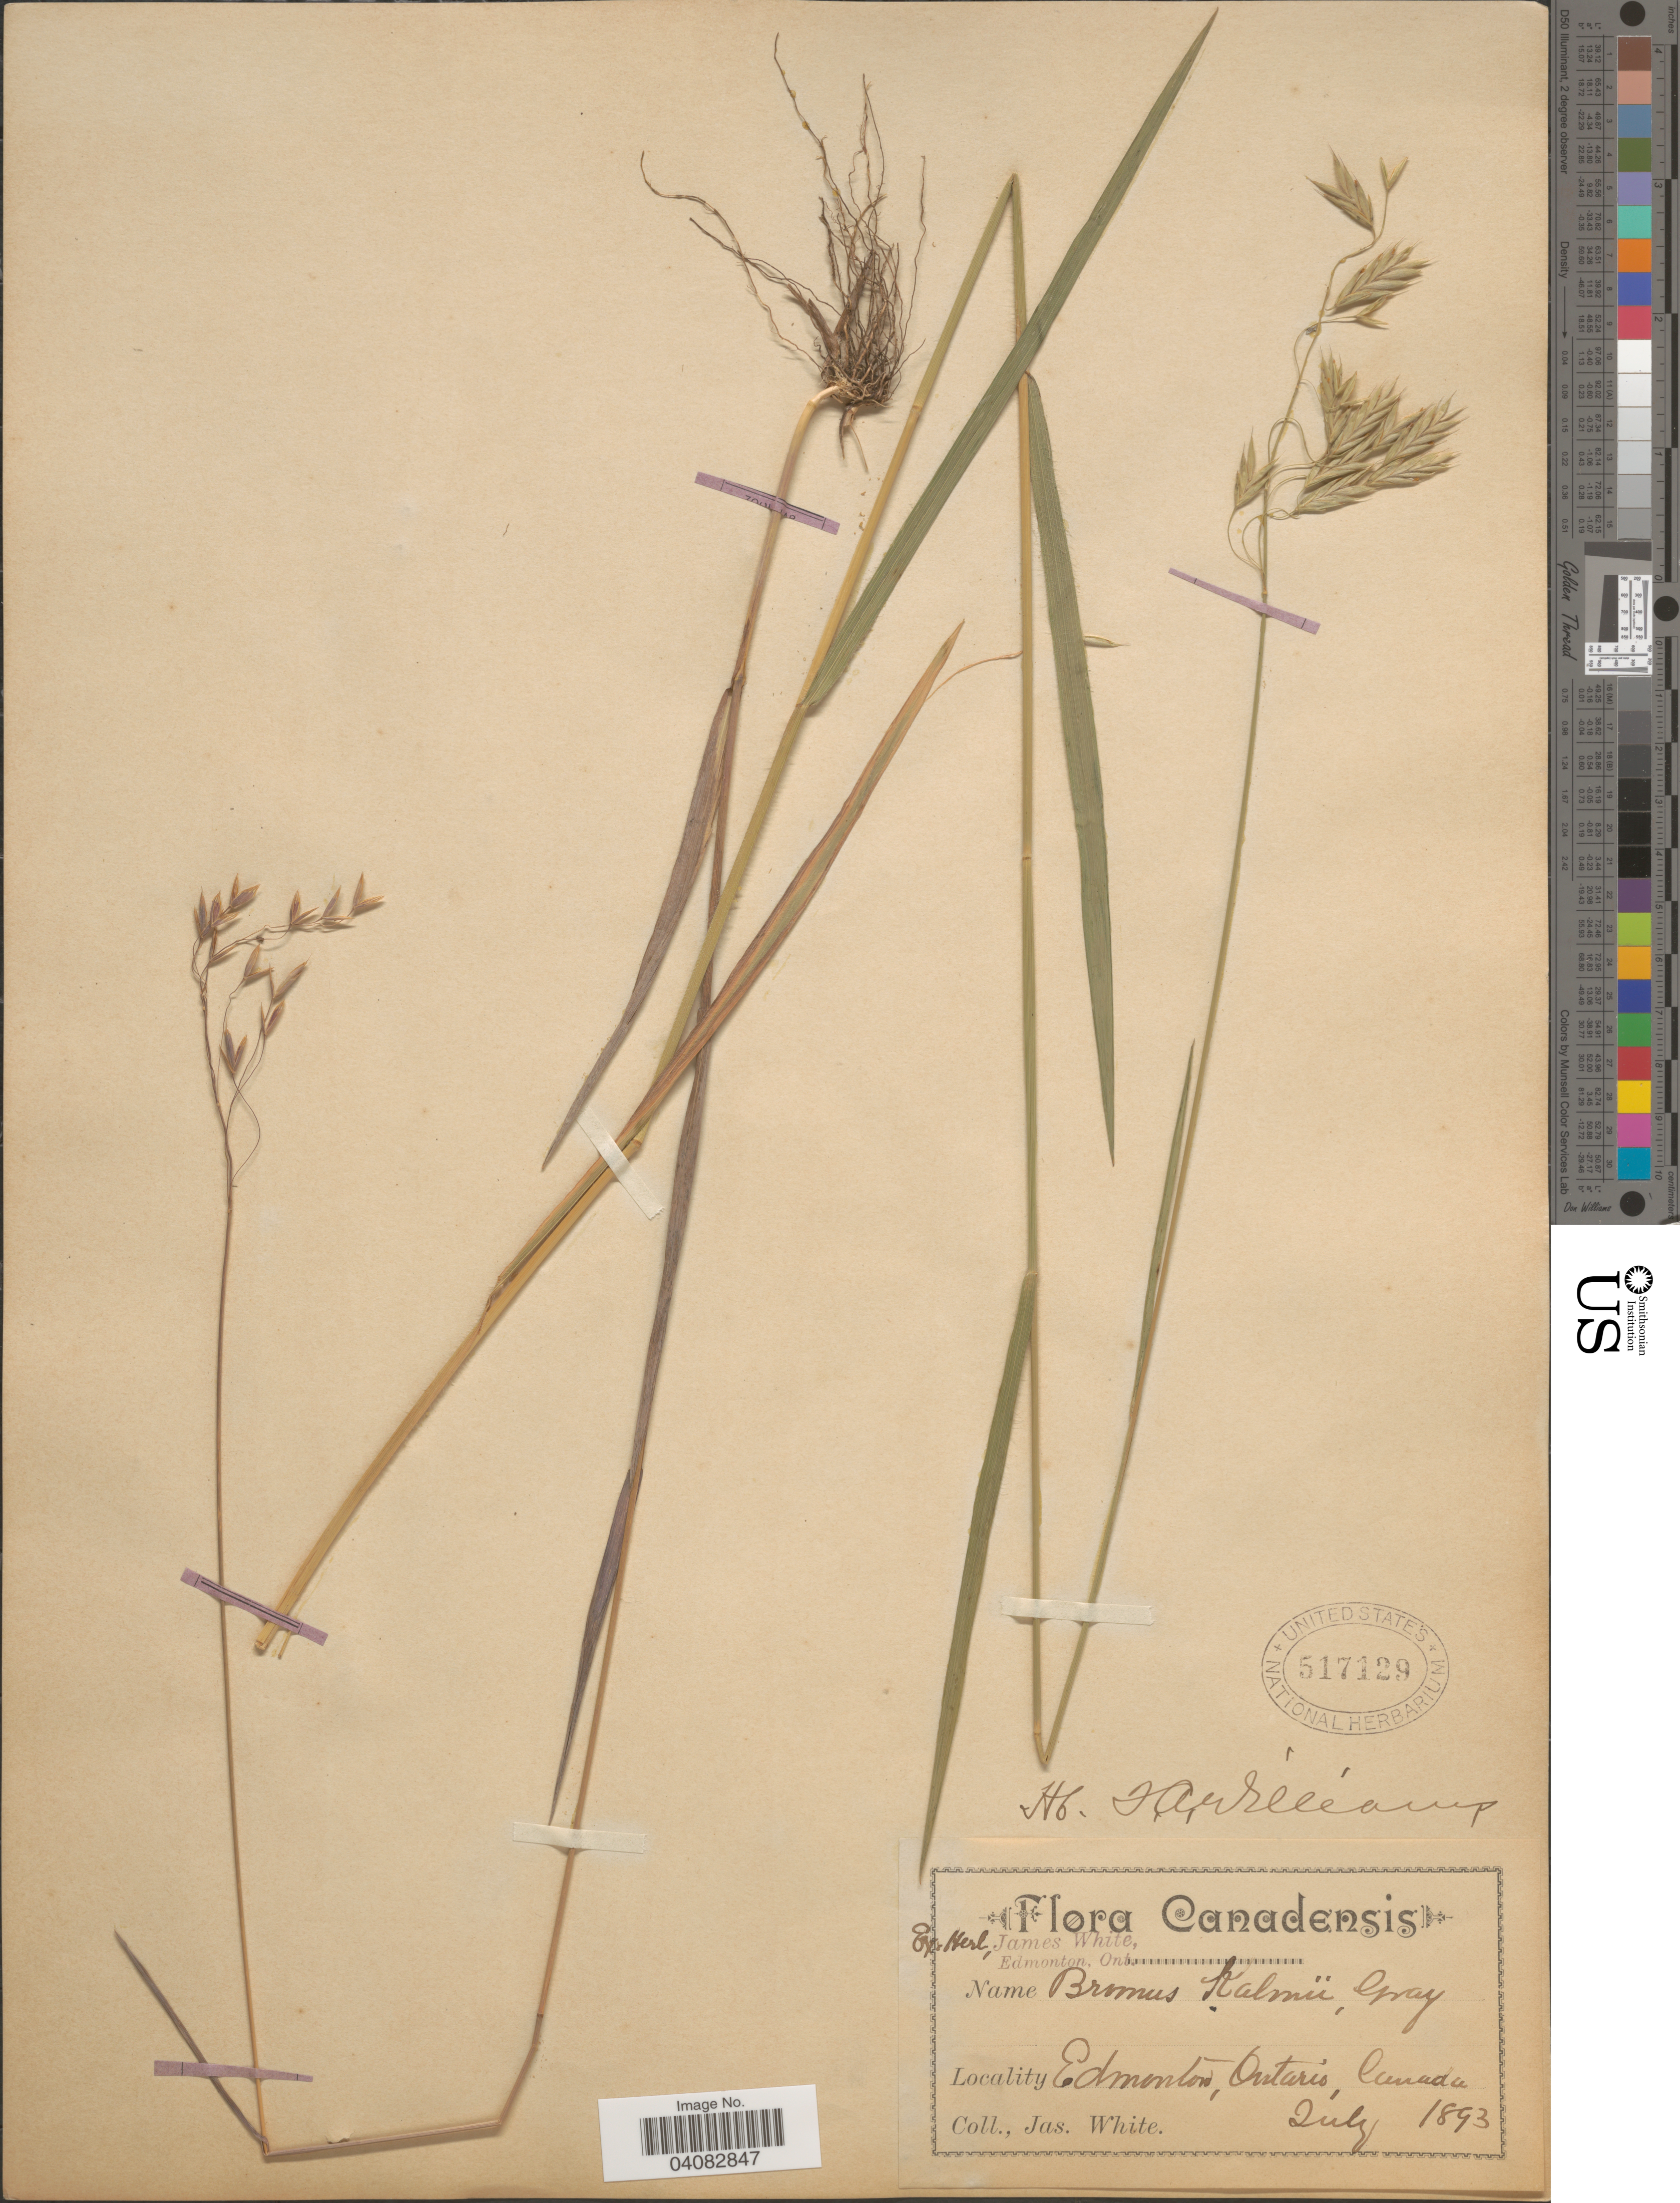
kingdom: Plantae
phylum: Tracheophyta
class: Liliopsida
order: Poales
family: Poaceae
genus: Bromus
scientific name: Bromus kalmii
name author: A. Gray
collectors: J. T. White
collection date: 1893-07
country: Canada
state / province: Ontario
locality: Edmonton.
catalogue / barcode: US 517129